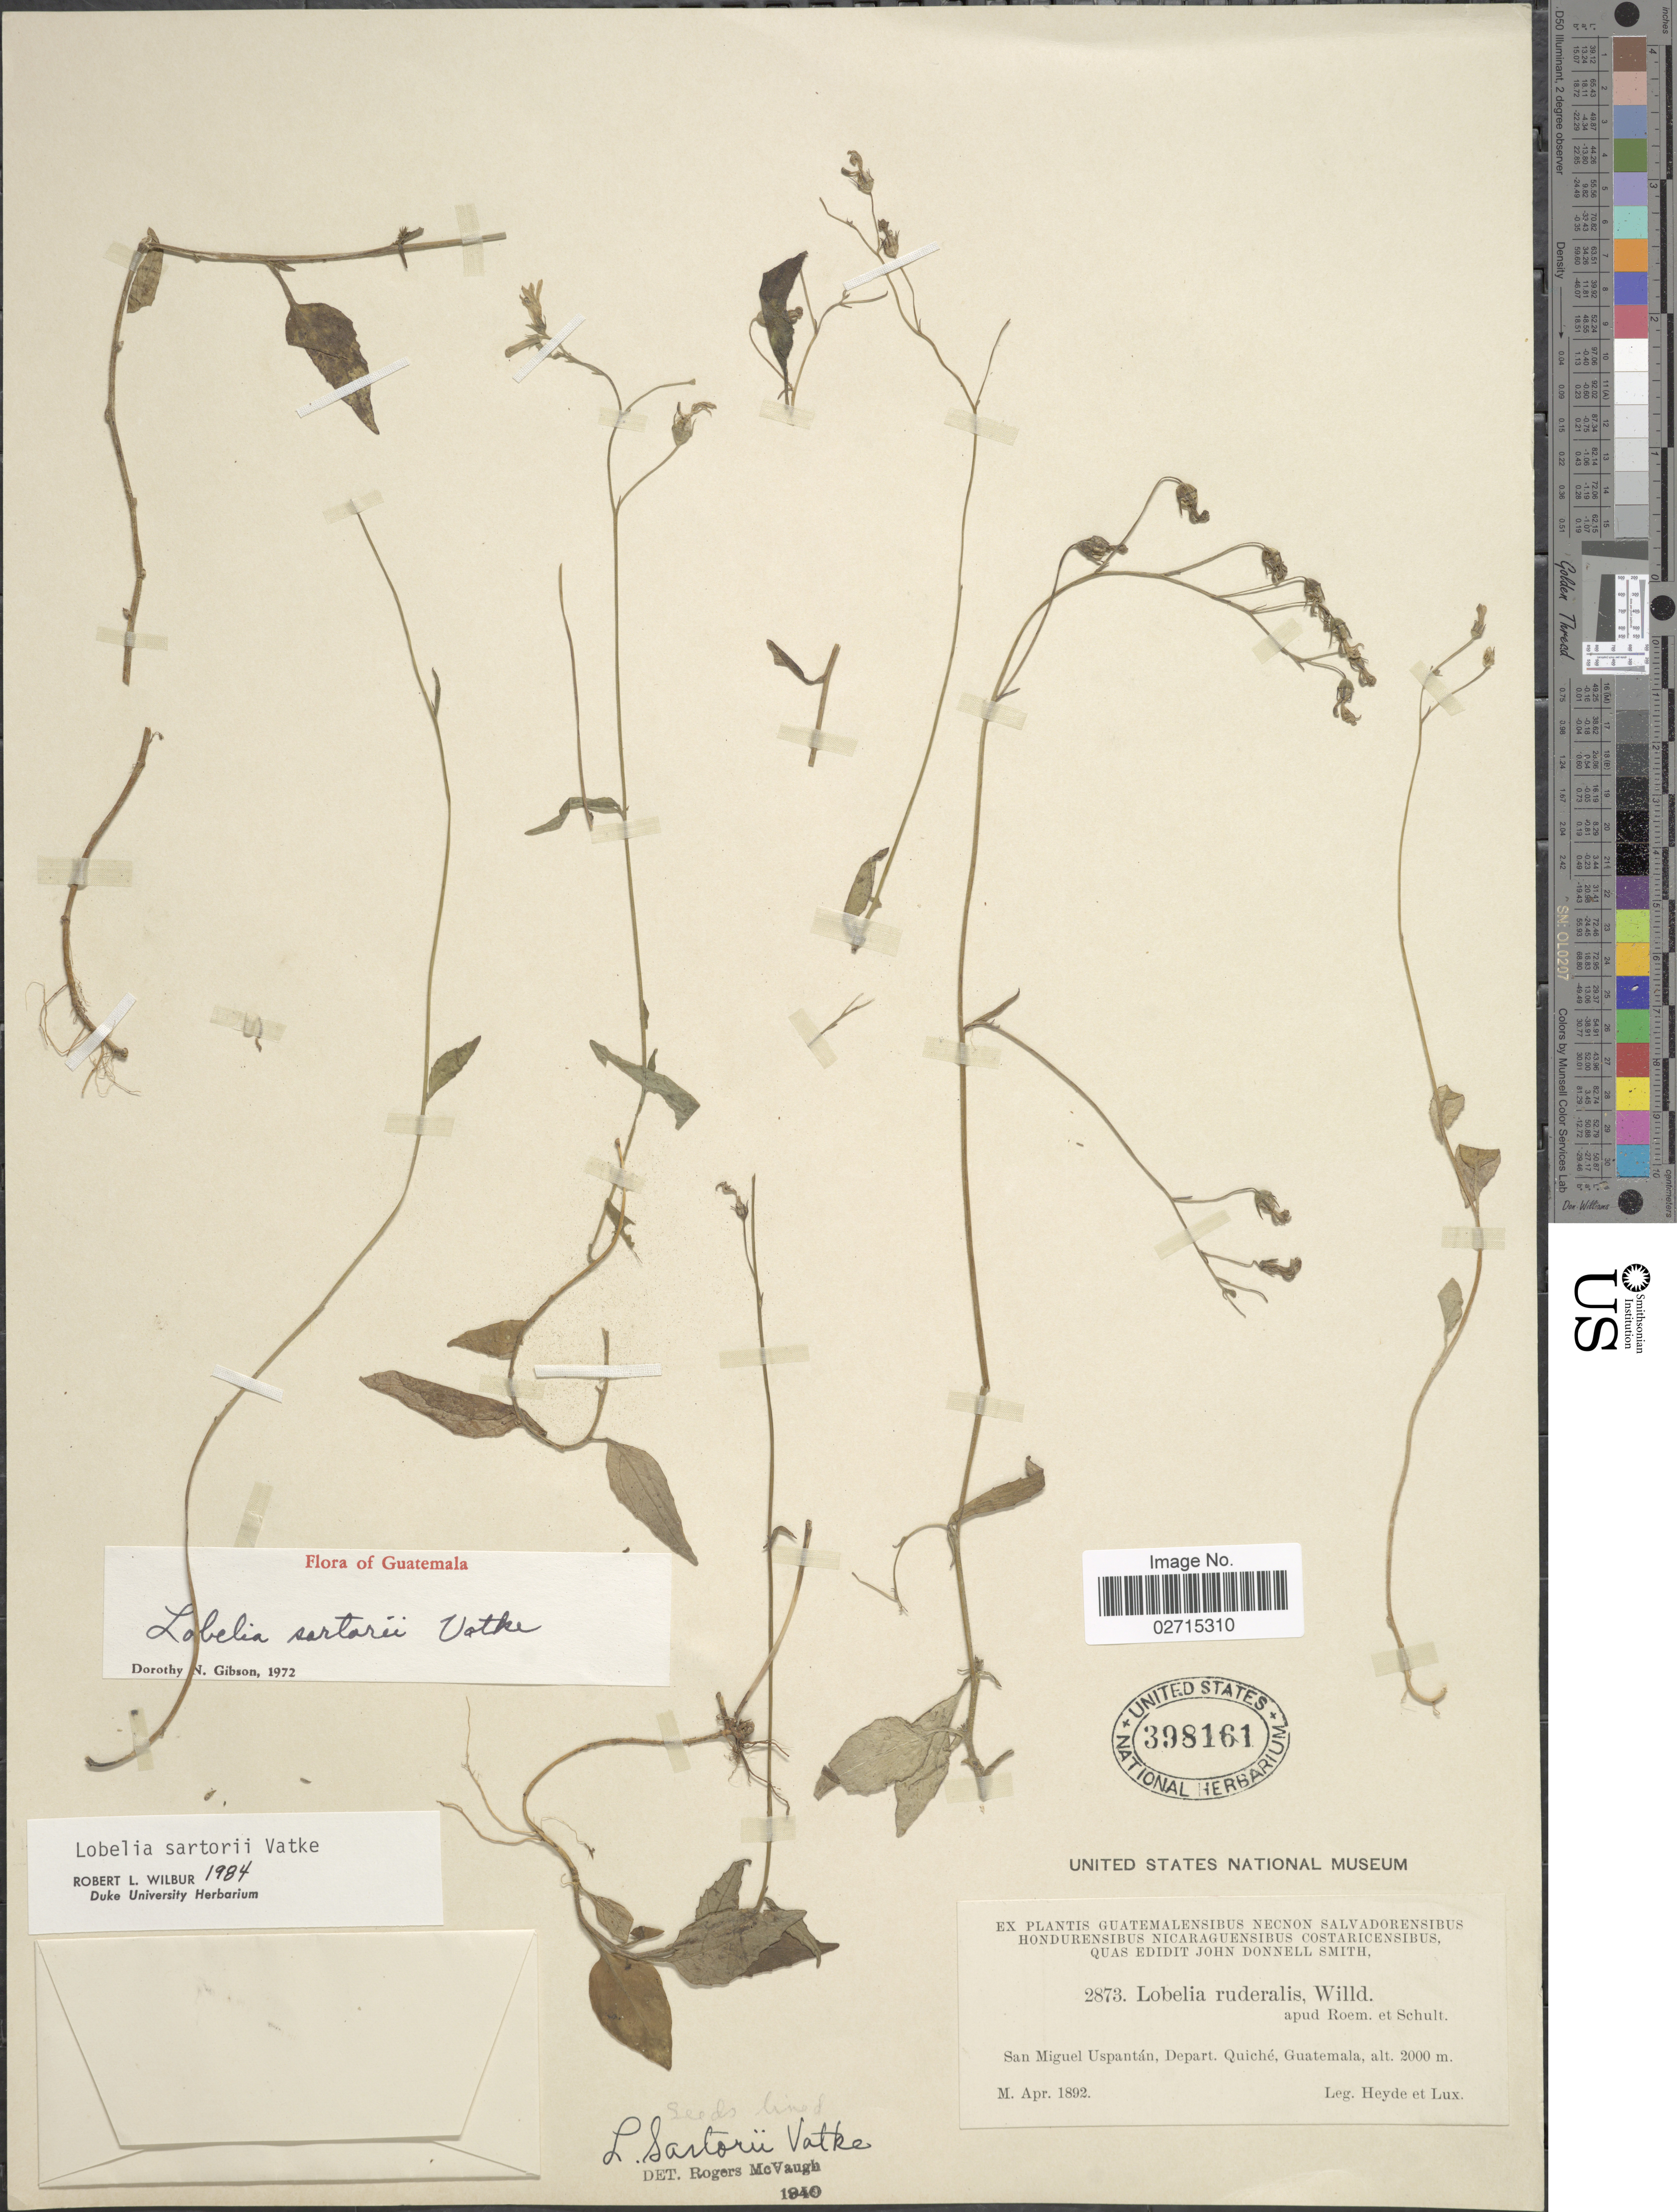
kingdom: Plantae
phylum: Tracheophyta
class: Magnoliopsida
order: Asterales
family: Campanulaceae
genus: Lobelia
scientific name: Lobelia sartorii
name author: Vatke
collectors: Heyde & Lux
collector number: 2873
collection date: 1892-04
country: Guatemala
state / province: El Quiché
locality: San Miguel Uspantán, Depart. Uiché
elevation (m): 2000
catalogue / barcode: US 398161